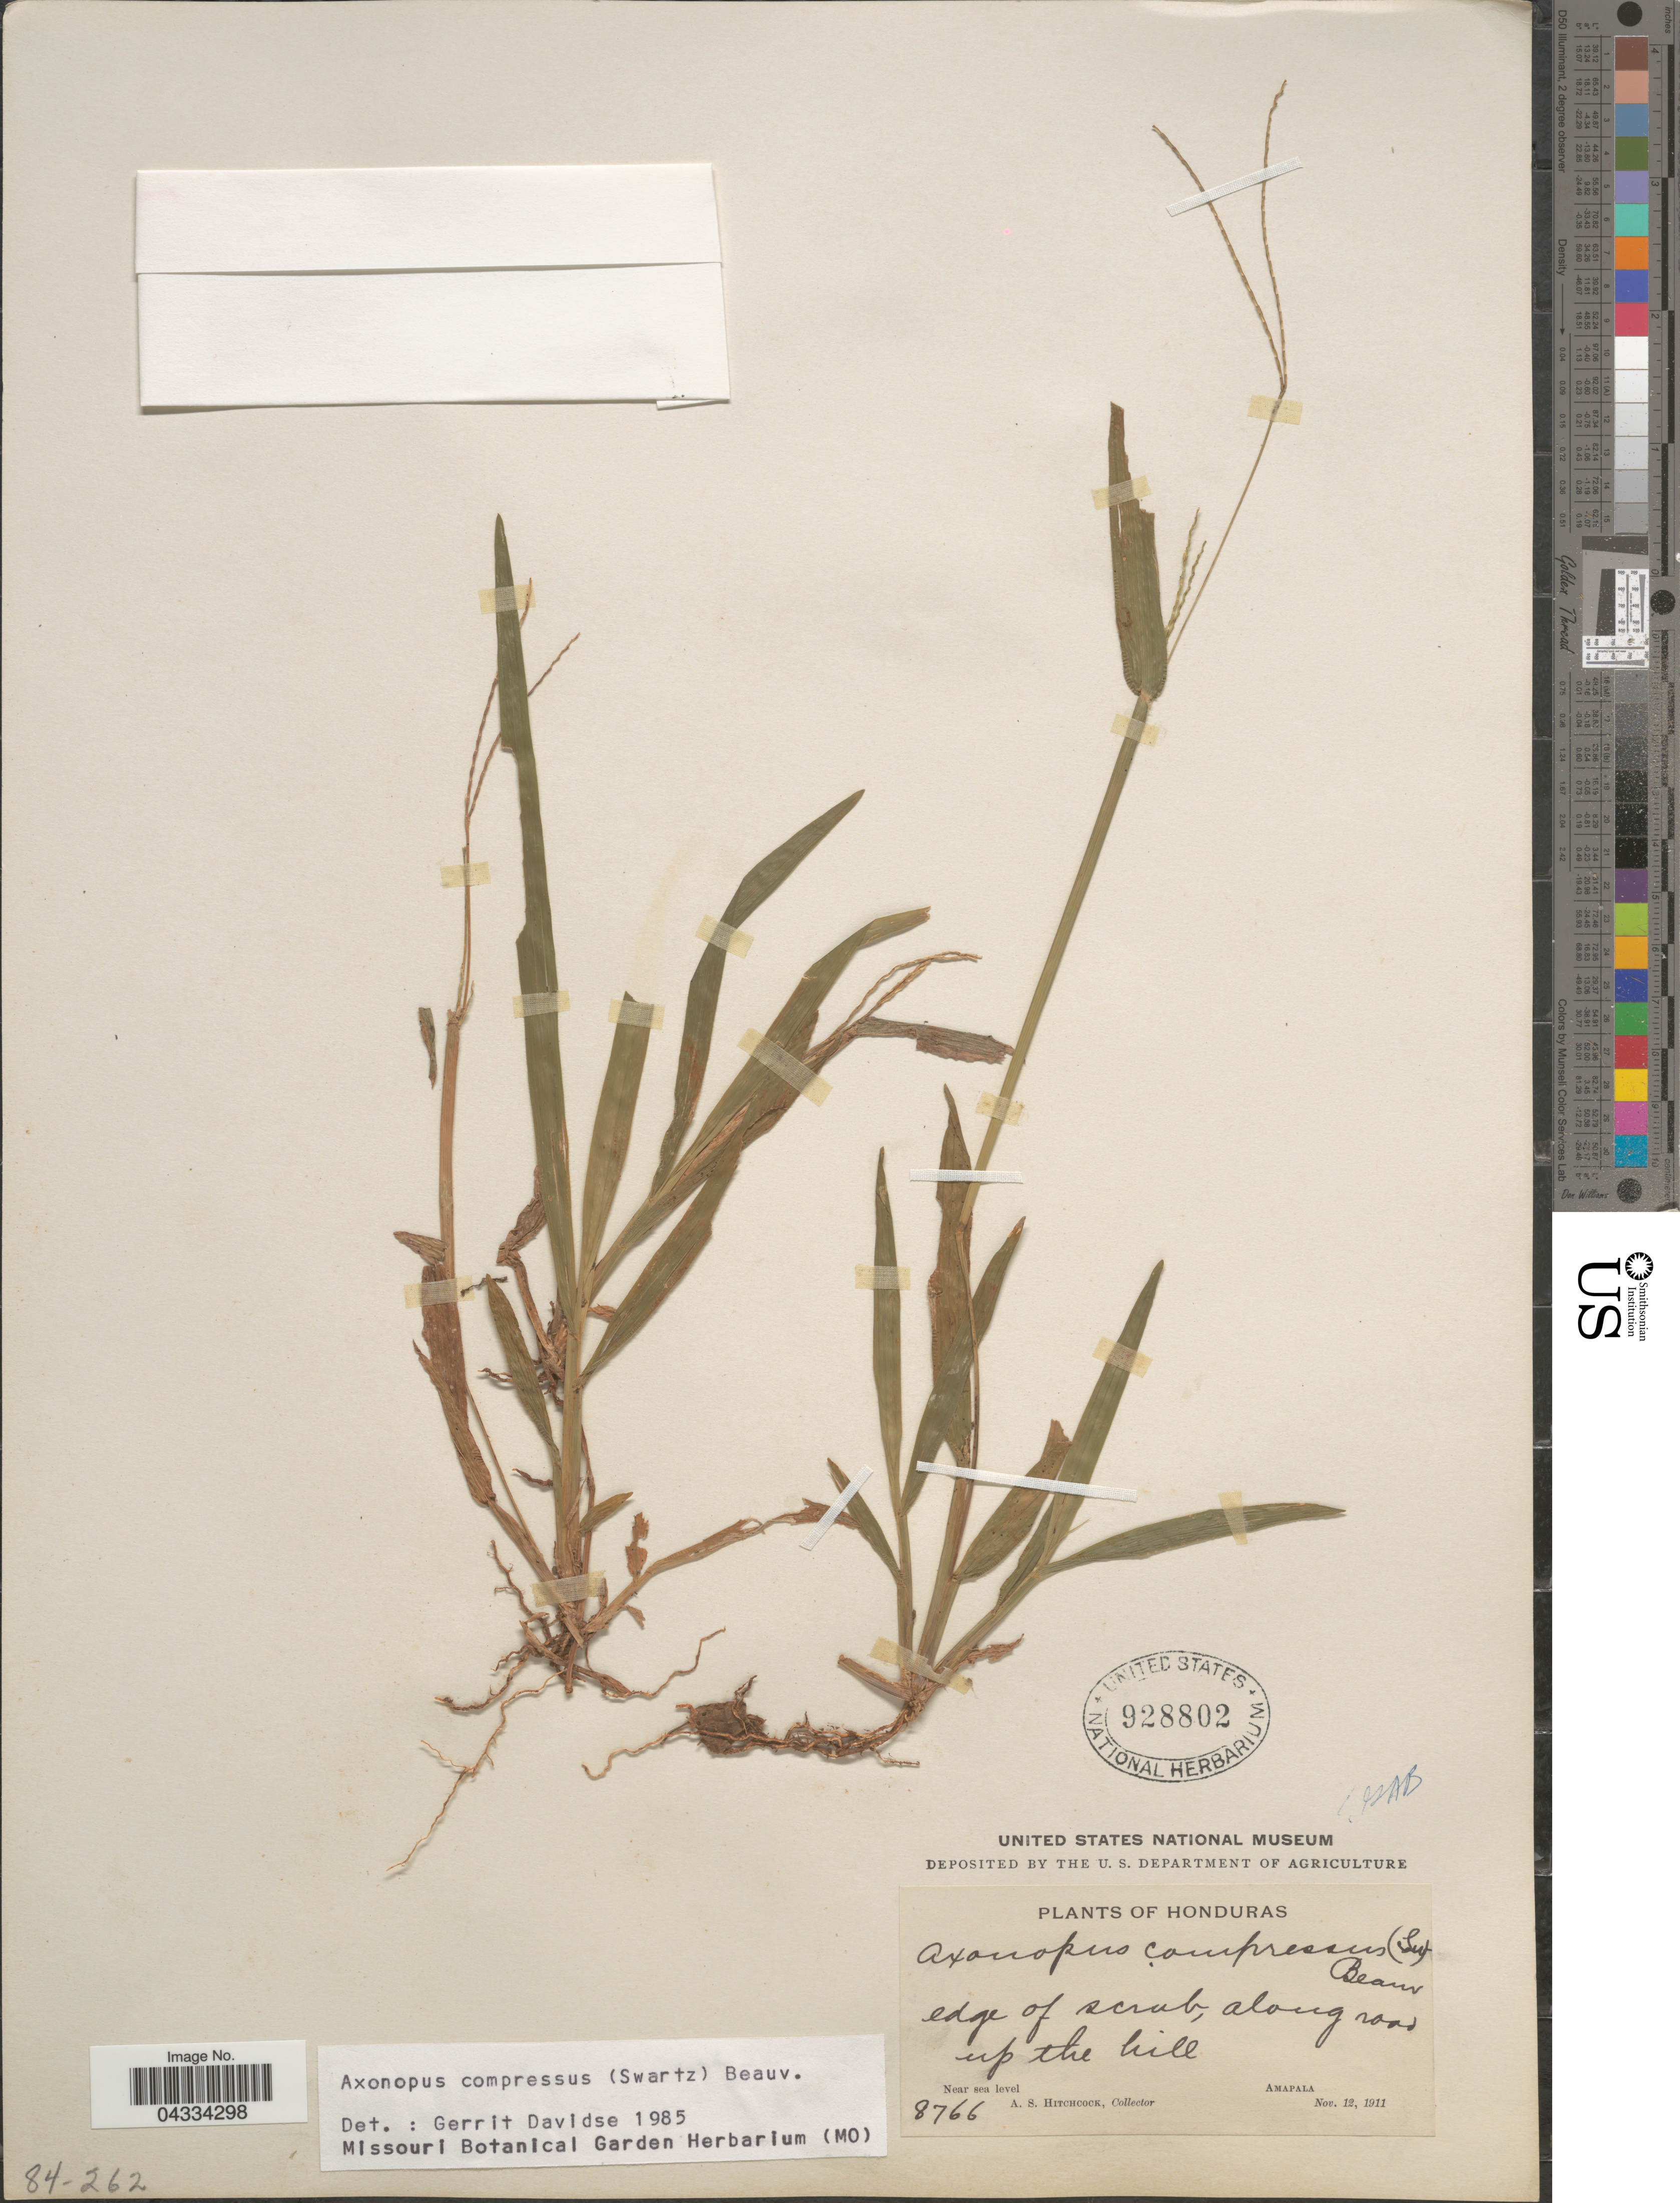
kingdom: Plantae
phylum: Tracheophyta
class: Liliopsida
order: Poales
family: Poaceae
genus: Axonopus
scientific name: Axonopus compressus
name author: (Sw.) P. Beauv.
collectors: A. S. Hitchcock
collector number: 8766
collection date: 1911-11-12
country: Honduras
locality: Ampala.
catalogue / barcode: US 928802